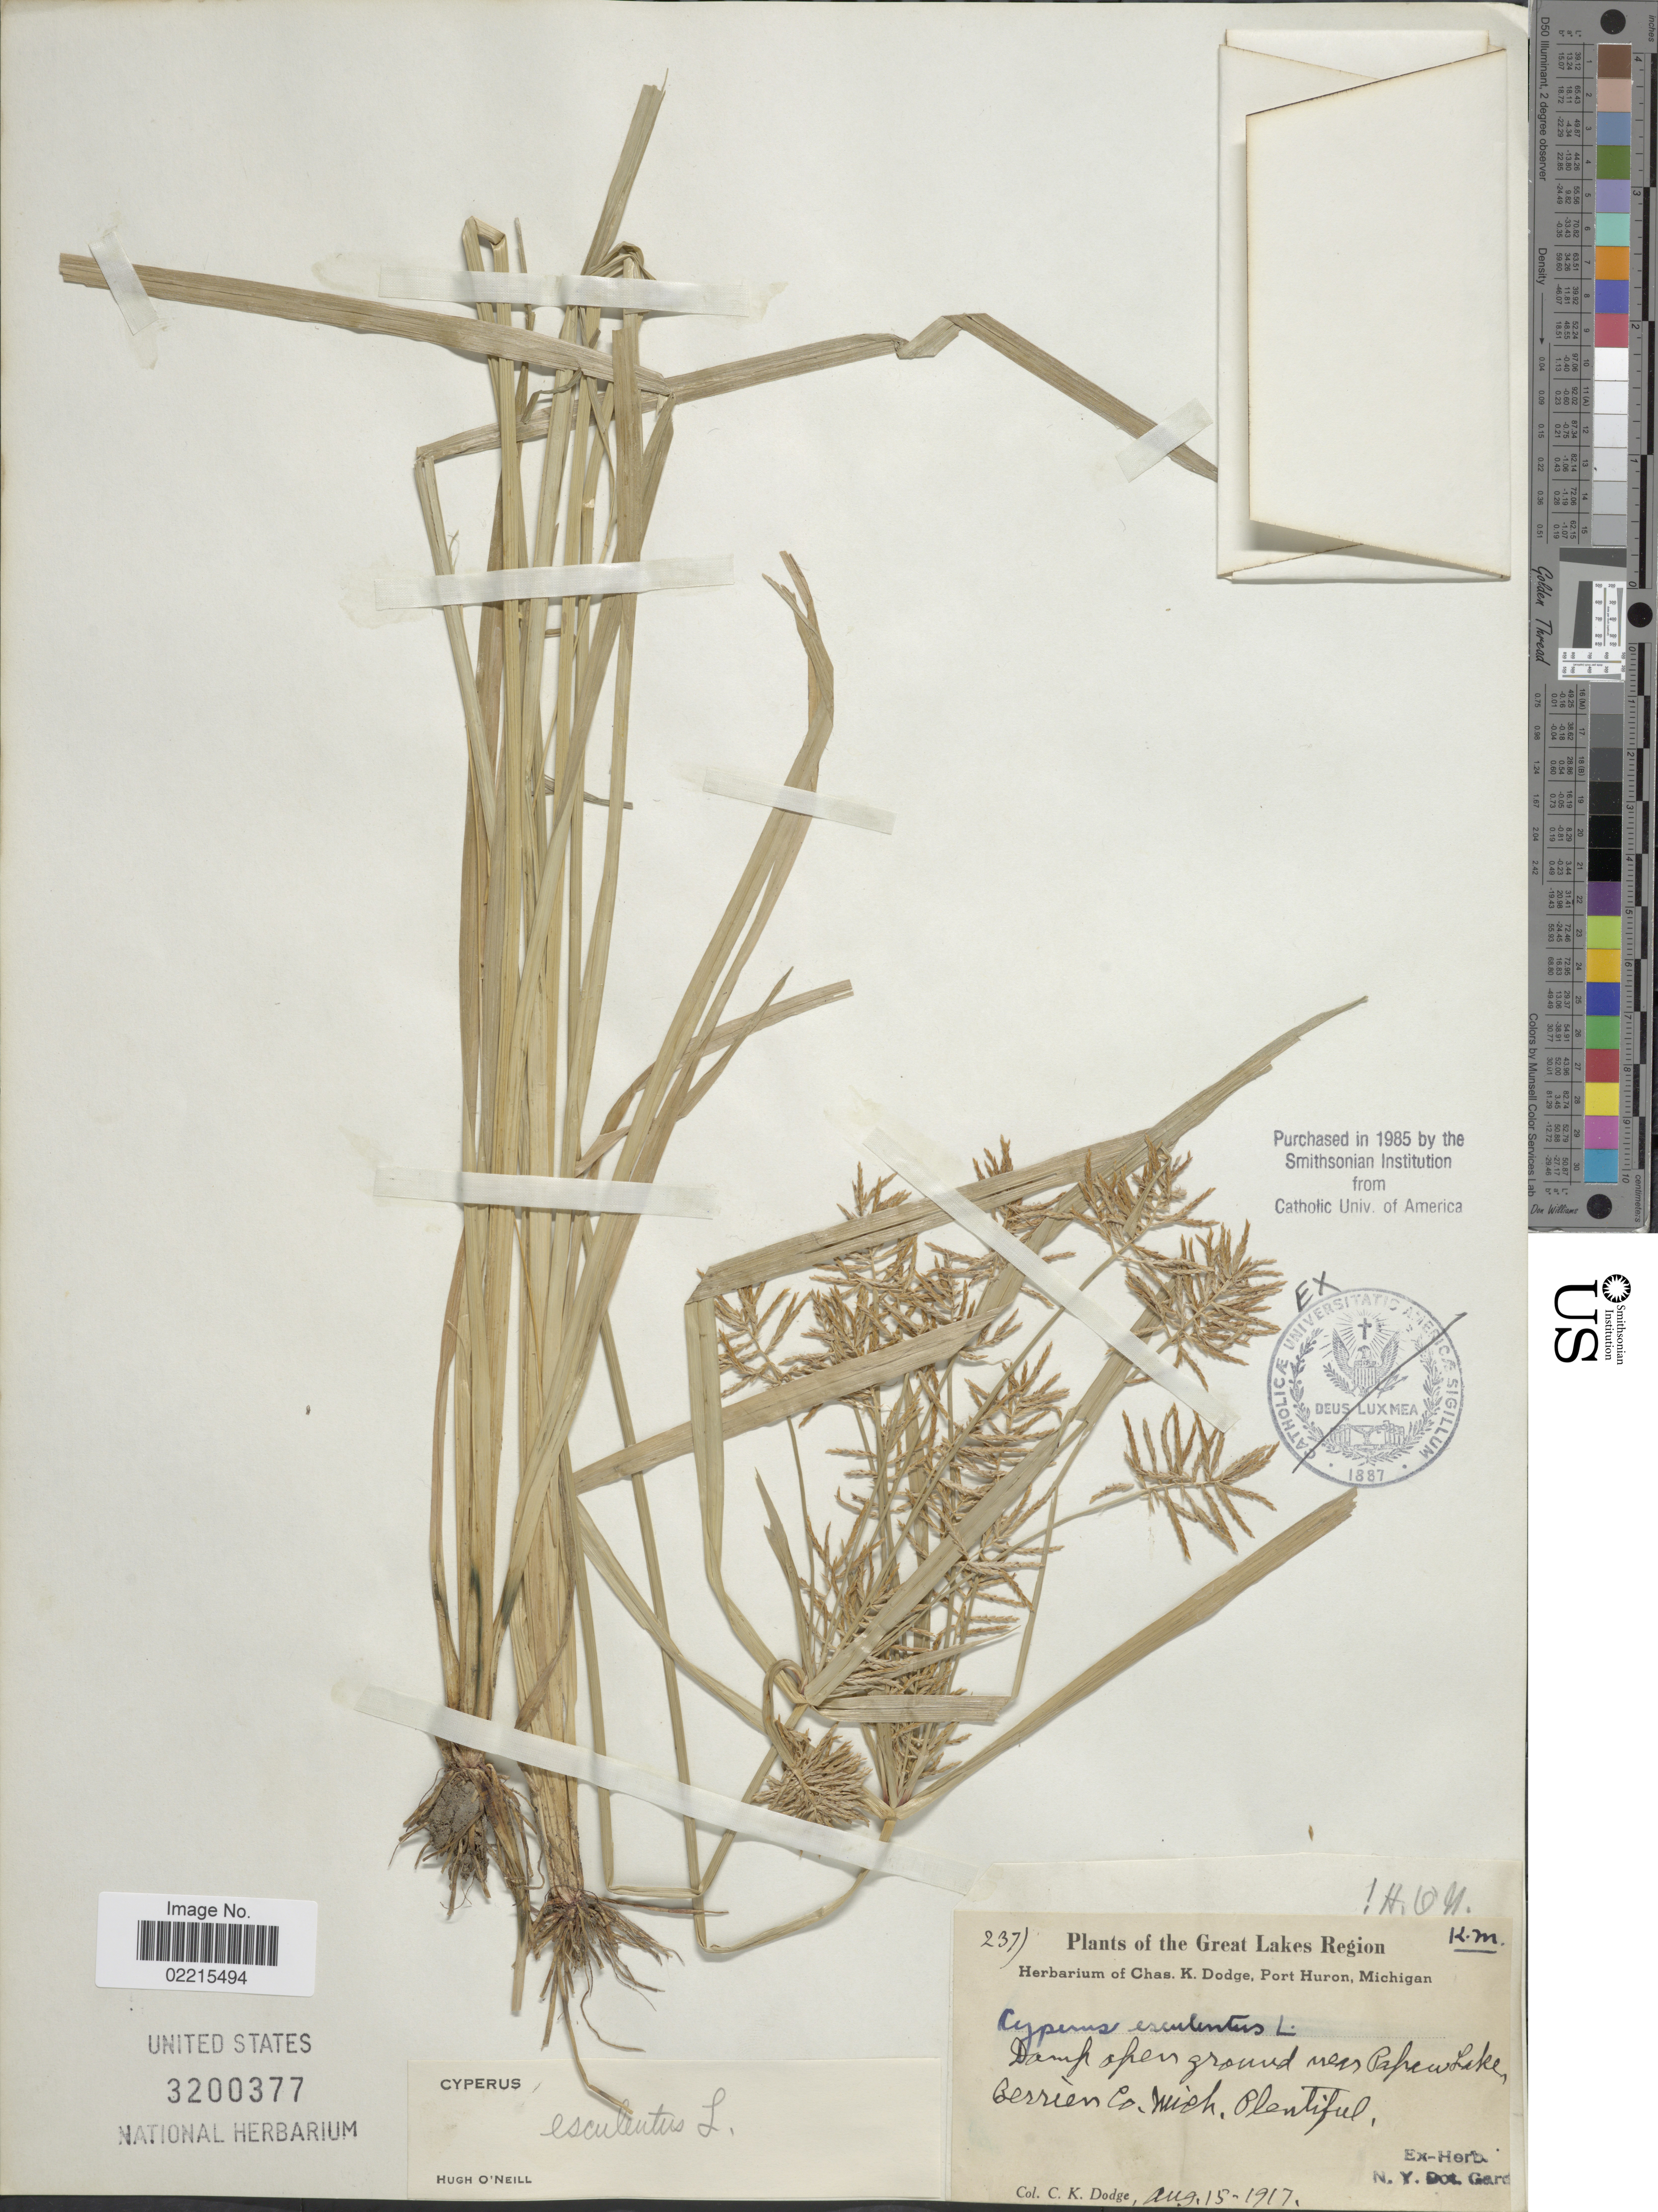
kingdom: Plantae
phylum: Tracheophyta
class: Liliopsida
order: Poales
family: Cyperaceae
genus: Cyperus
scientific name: Cyperus esculentus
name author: L.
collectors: C. Dodge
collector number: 237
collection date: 1917-08-15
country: United States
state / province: Michigan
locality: The Great Lakes Region, Damp open ground near Papaw Lake, Berrien Co.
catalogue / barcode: US 3200377